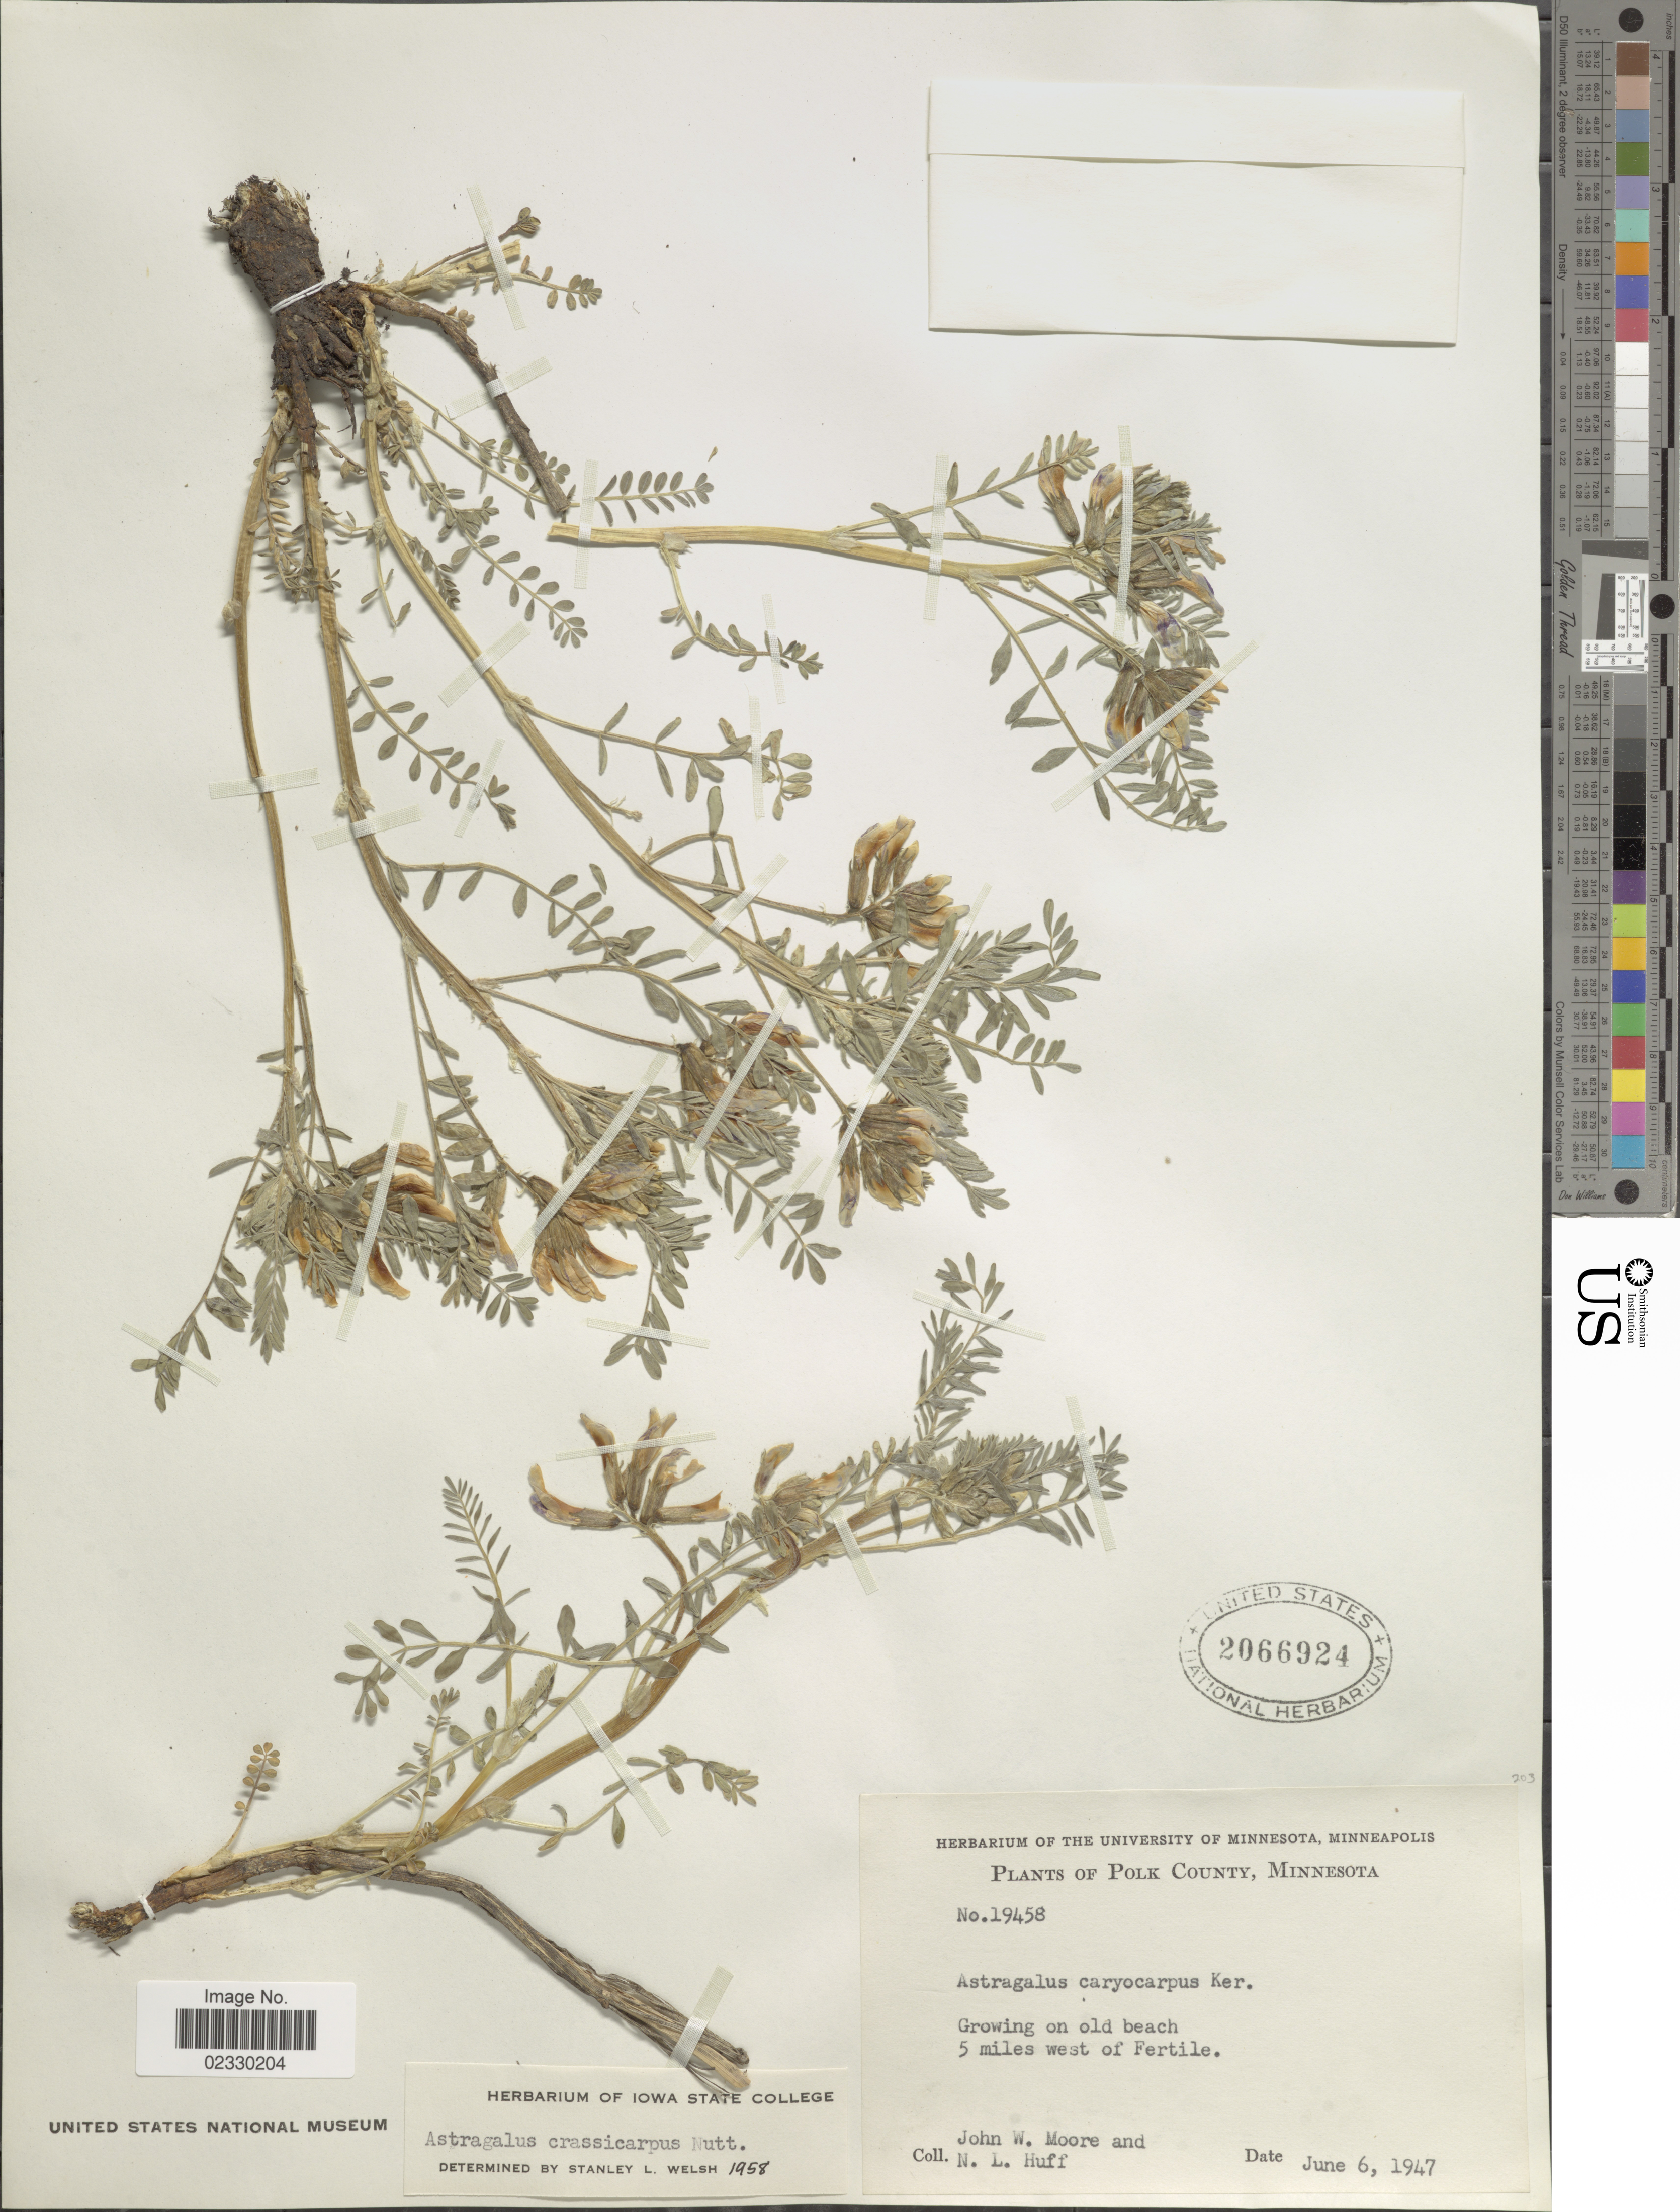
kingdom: Plantae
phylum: Tracheophyta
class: Magnoliopsida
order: Fabales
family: Fabaceae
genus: Astragalus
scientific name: Astragalus crassicarpus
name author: Nutt.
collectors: J. Moore & N. Huff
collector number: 19458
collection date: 1947-06-06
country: United States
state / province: Minnesota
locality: Polk County, Growing on old beach 5 miles west of Fertile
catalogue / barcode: US 2066924